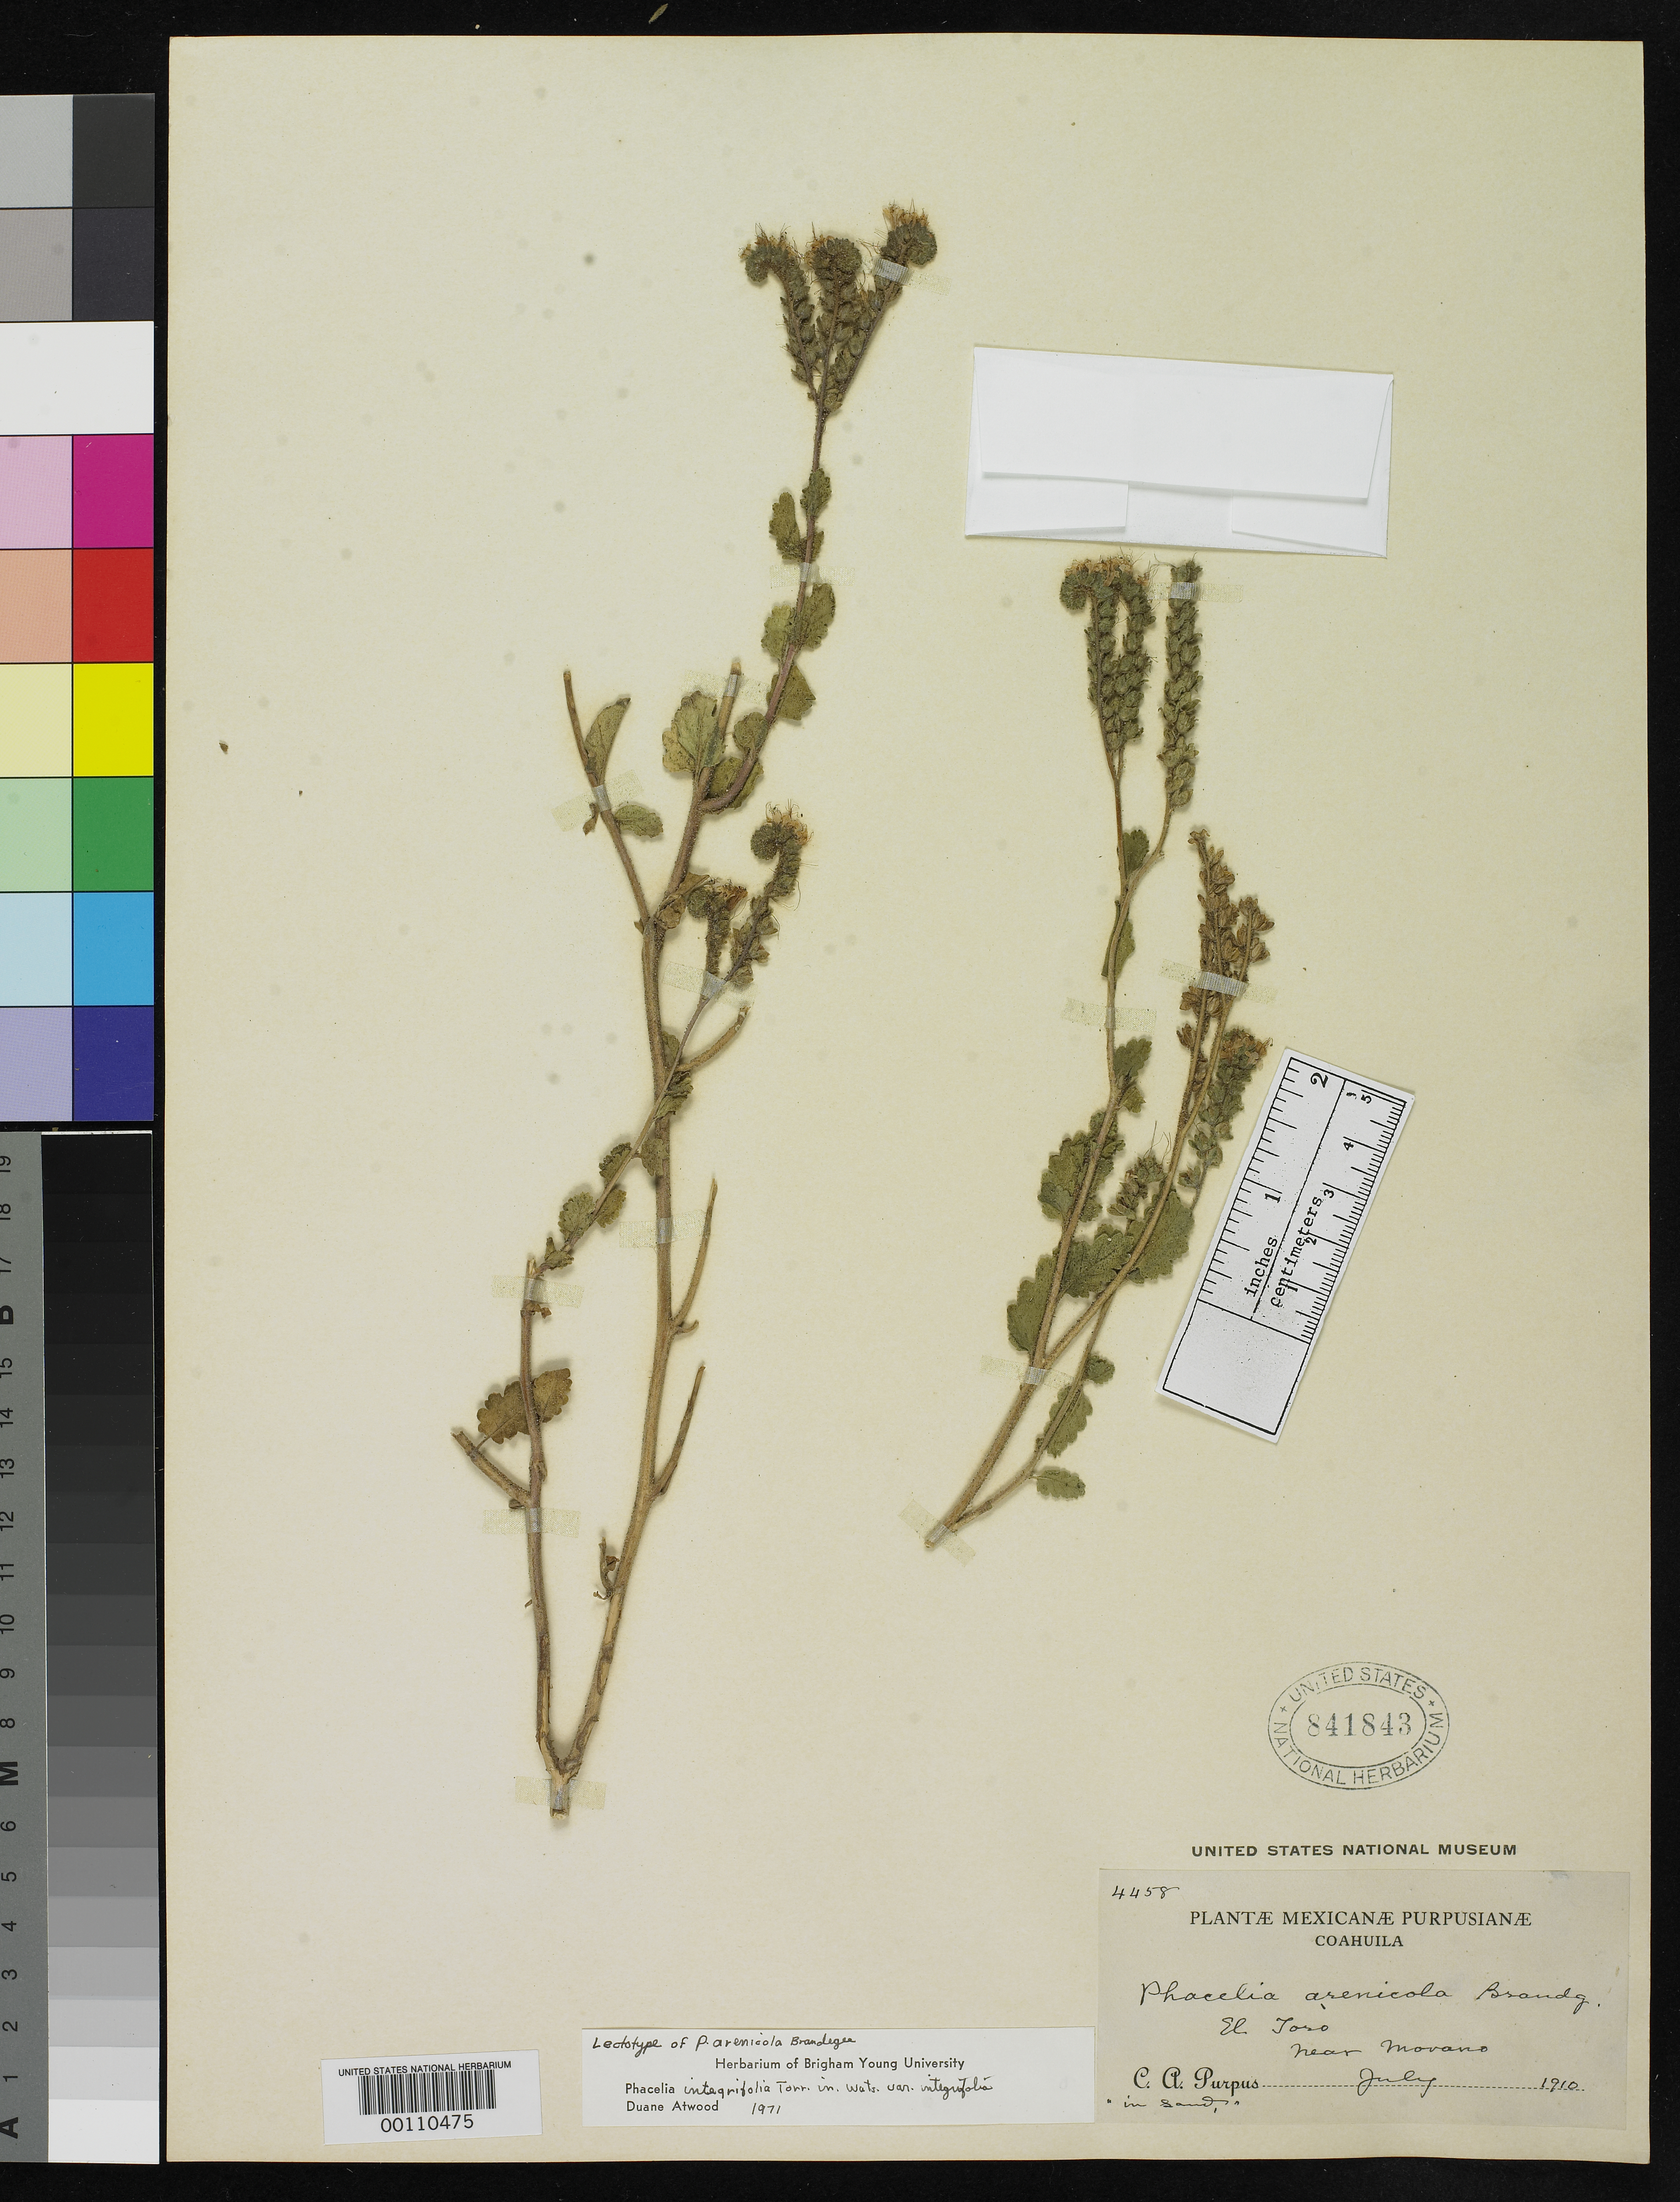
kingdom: Plantae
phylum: Tracheophyta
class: Magnoliopsida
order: Boraginales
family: Hydrophyllaceae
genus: Phacelia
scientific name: Phacelia arenicola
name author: Brandegee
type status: Isotype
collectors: C. A. Purpus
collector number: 4458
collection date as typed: Jul 1910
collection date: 1910-07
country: Mexico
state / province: Coahuila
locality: Near Movano, El Toro.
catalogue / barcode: US 841843